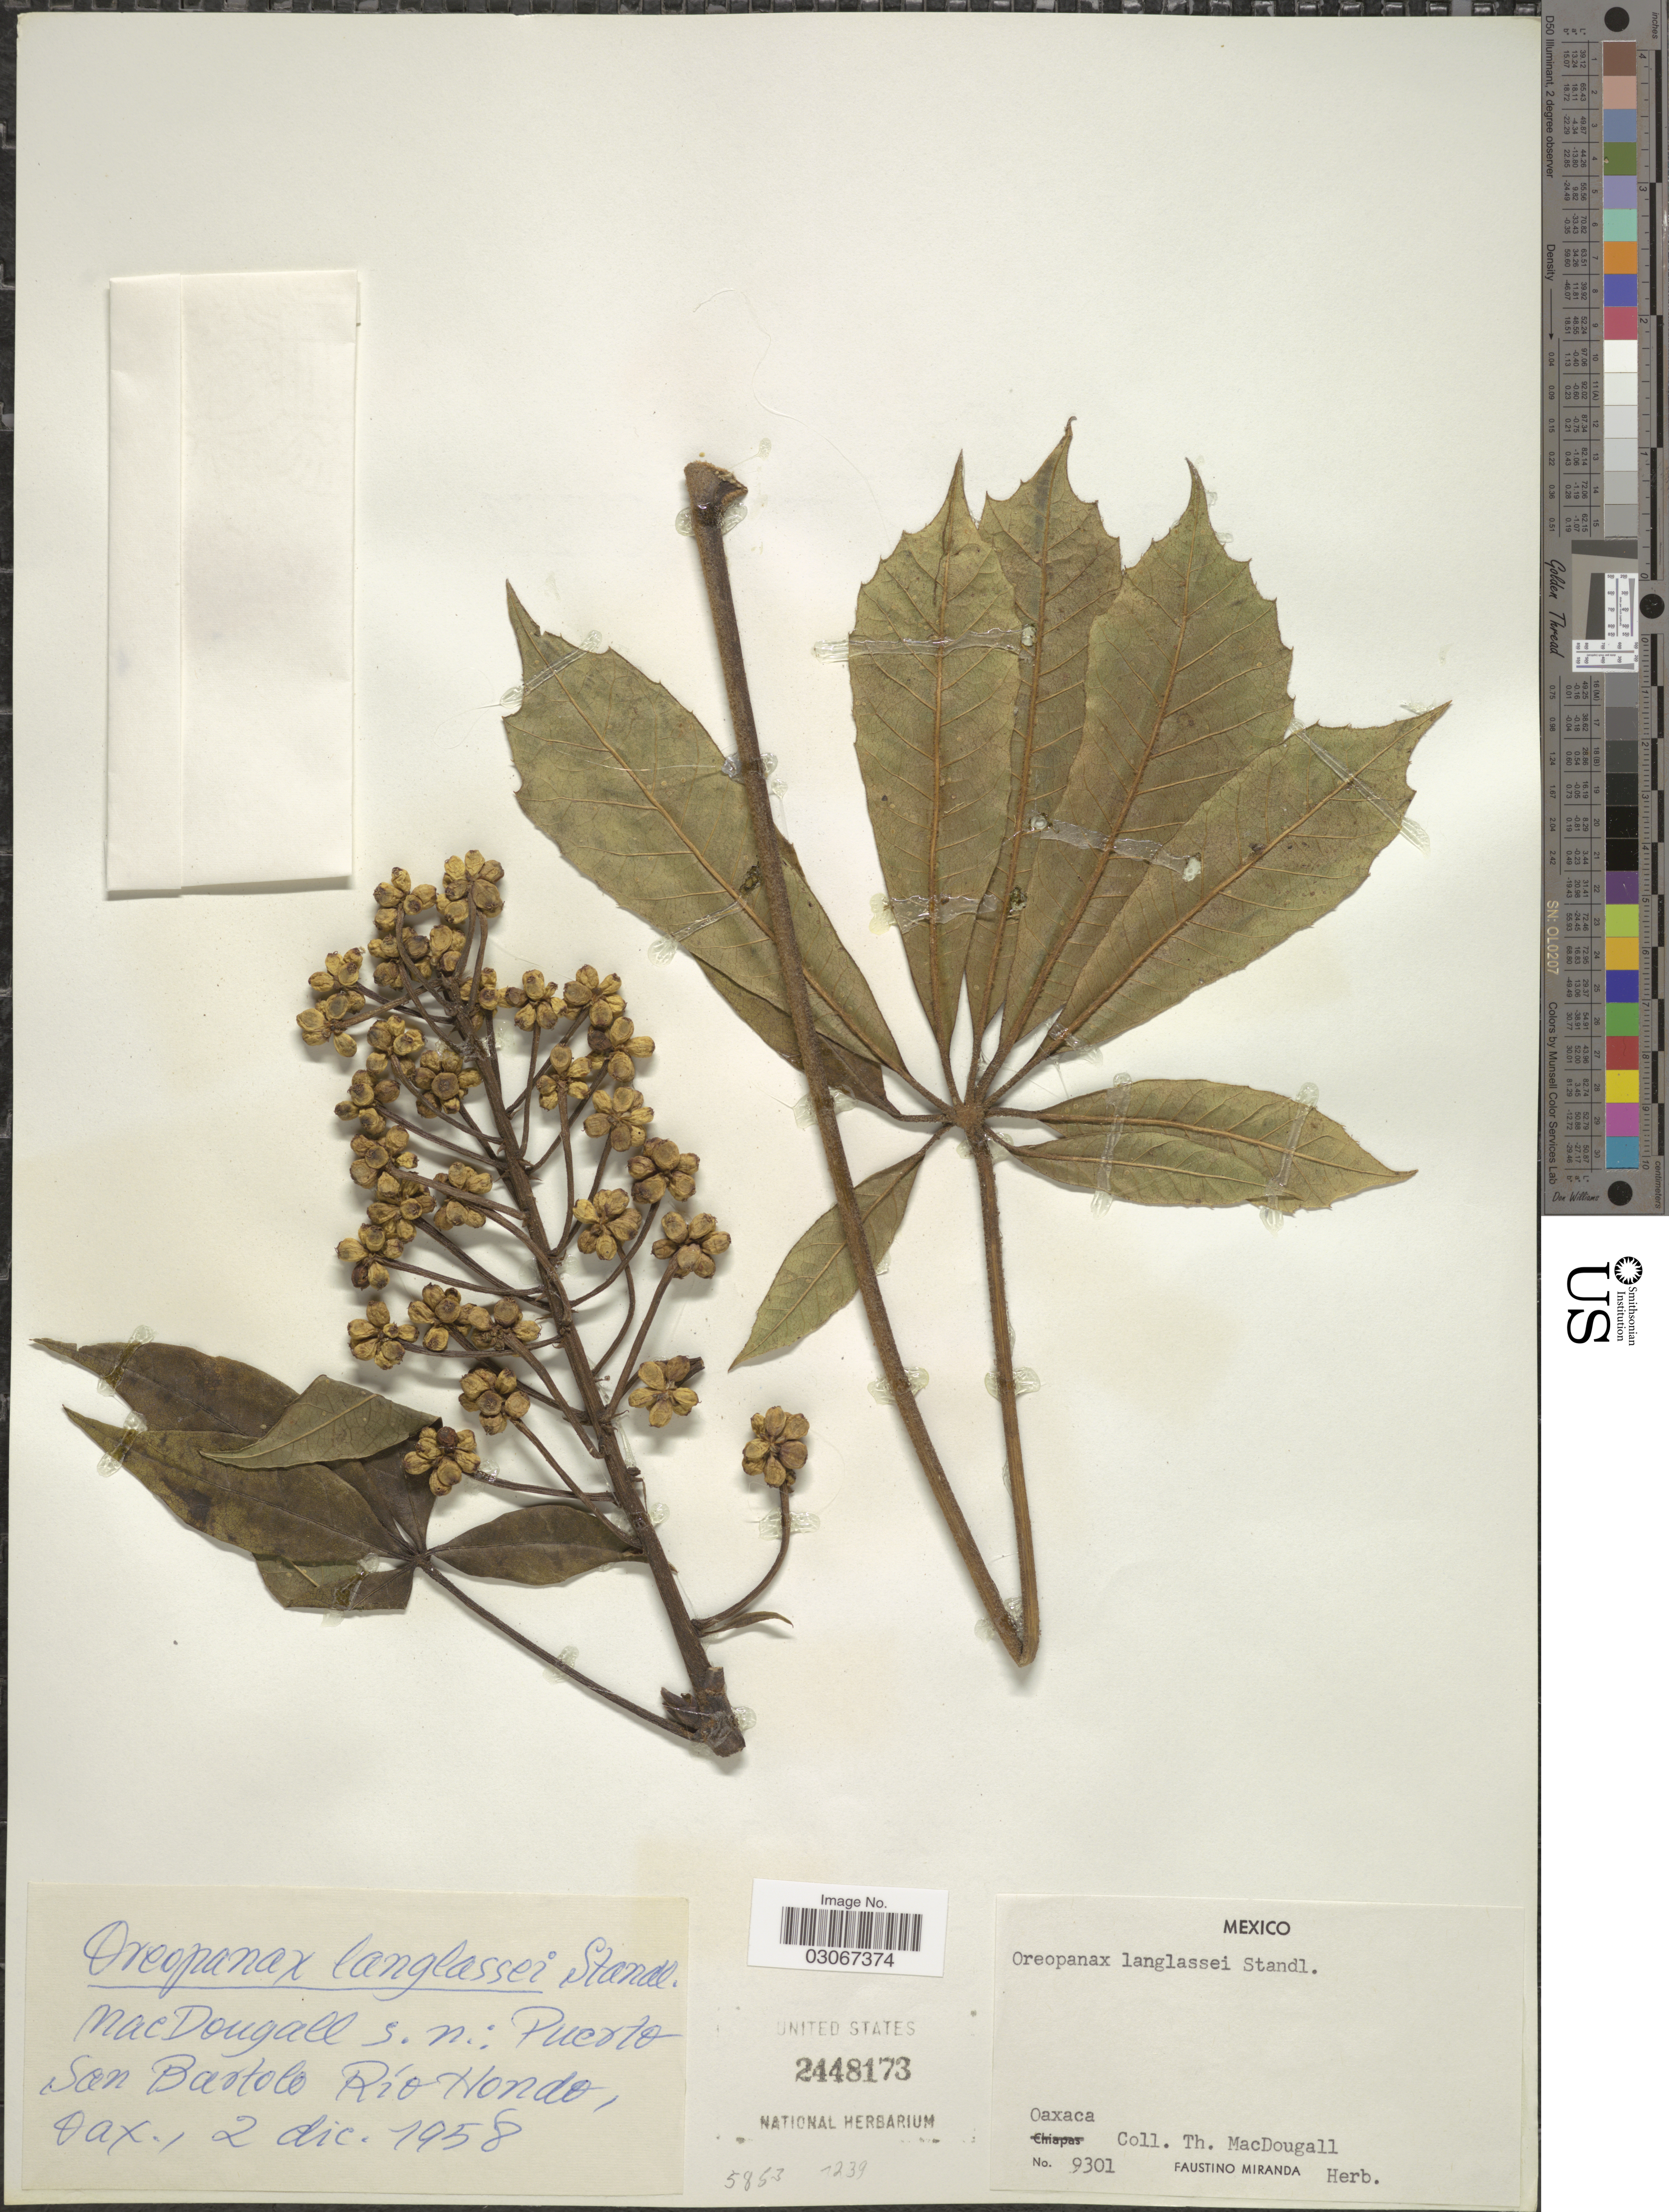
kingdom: Plantae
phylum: Tracheophyta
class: Magnoliopsida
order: Apiales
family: Araliaceae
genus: Oreopanax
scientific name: Oreopanax langlassei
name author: Standl.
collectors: T. B. MacDougall & F. Miranda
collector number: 9301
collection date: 1958-12-02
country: Mexico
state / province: Oaxaca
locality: Puerto San Bartolo Rio Hondo.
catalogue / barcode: US 2448173